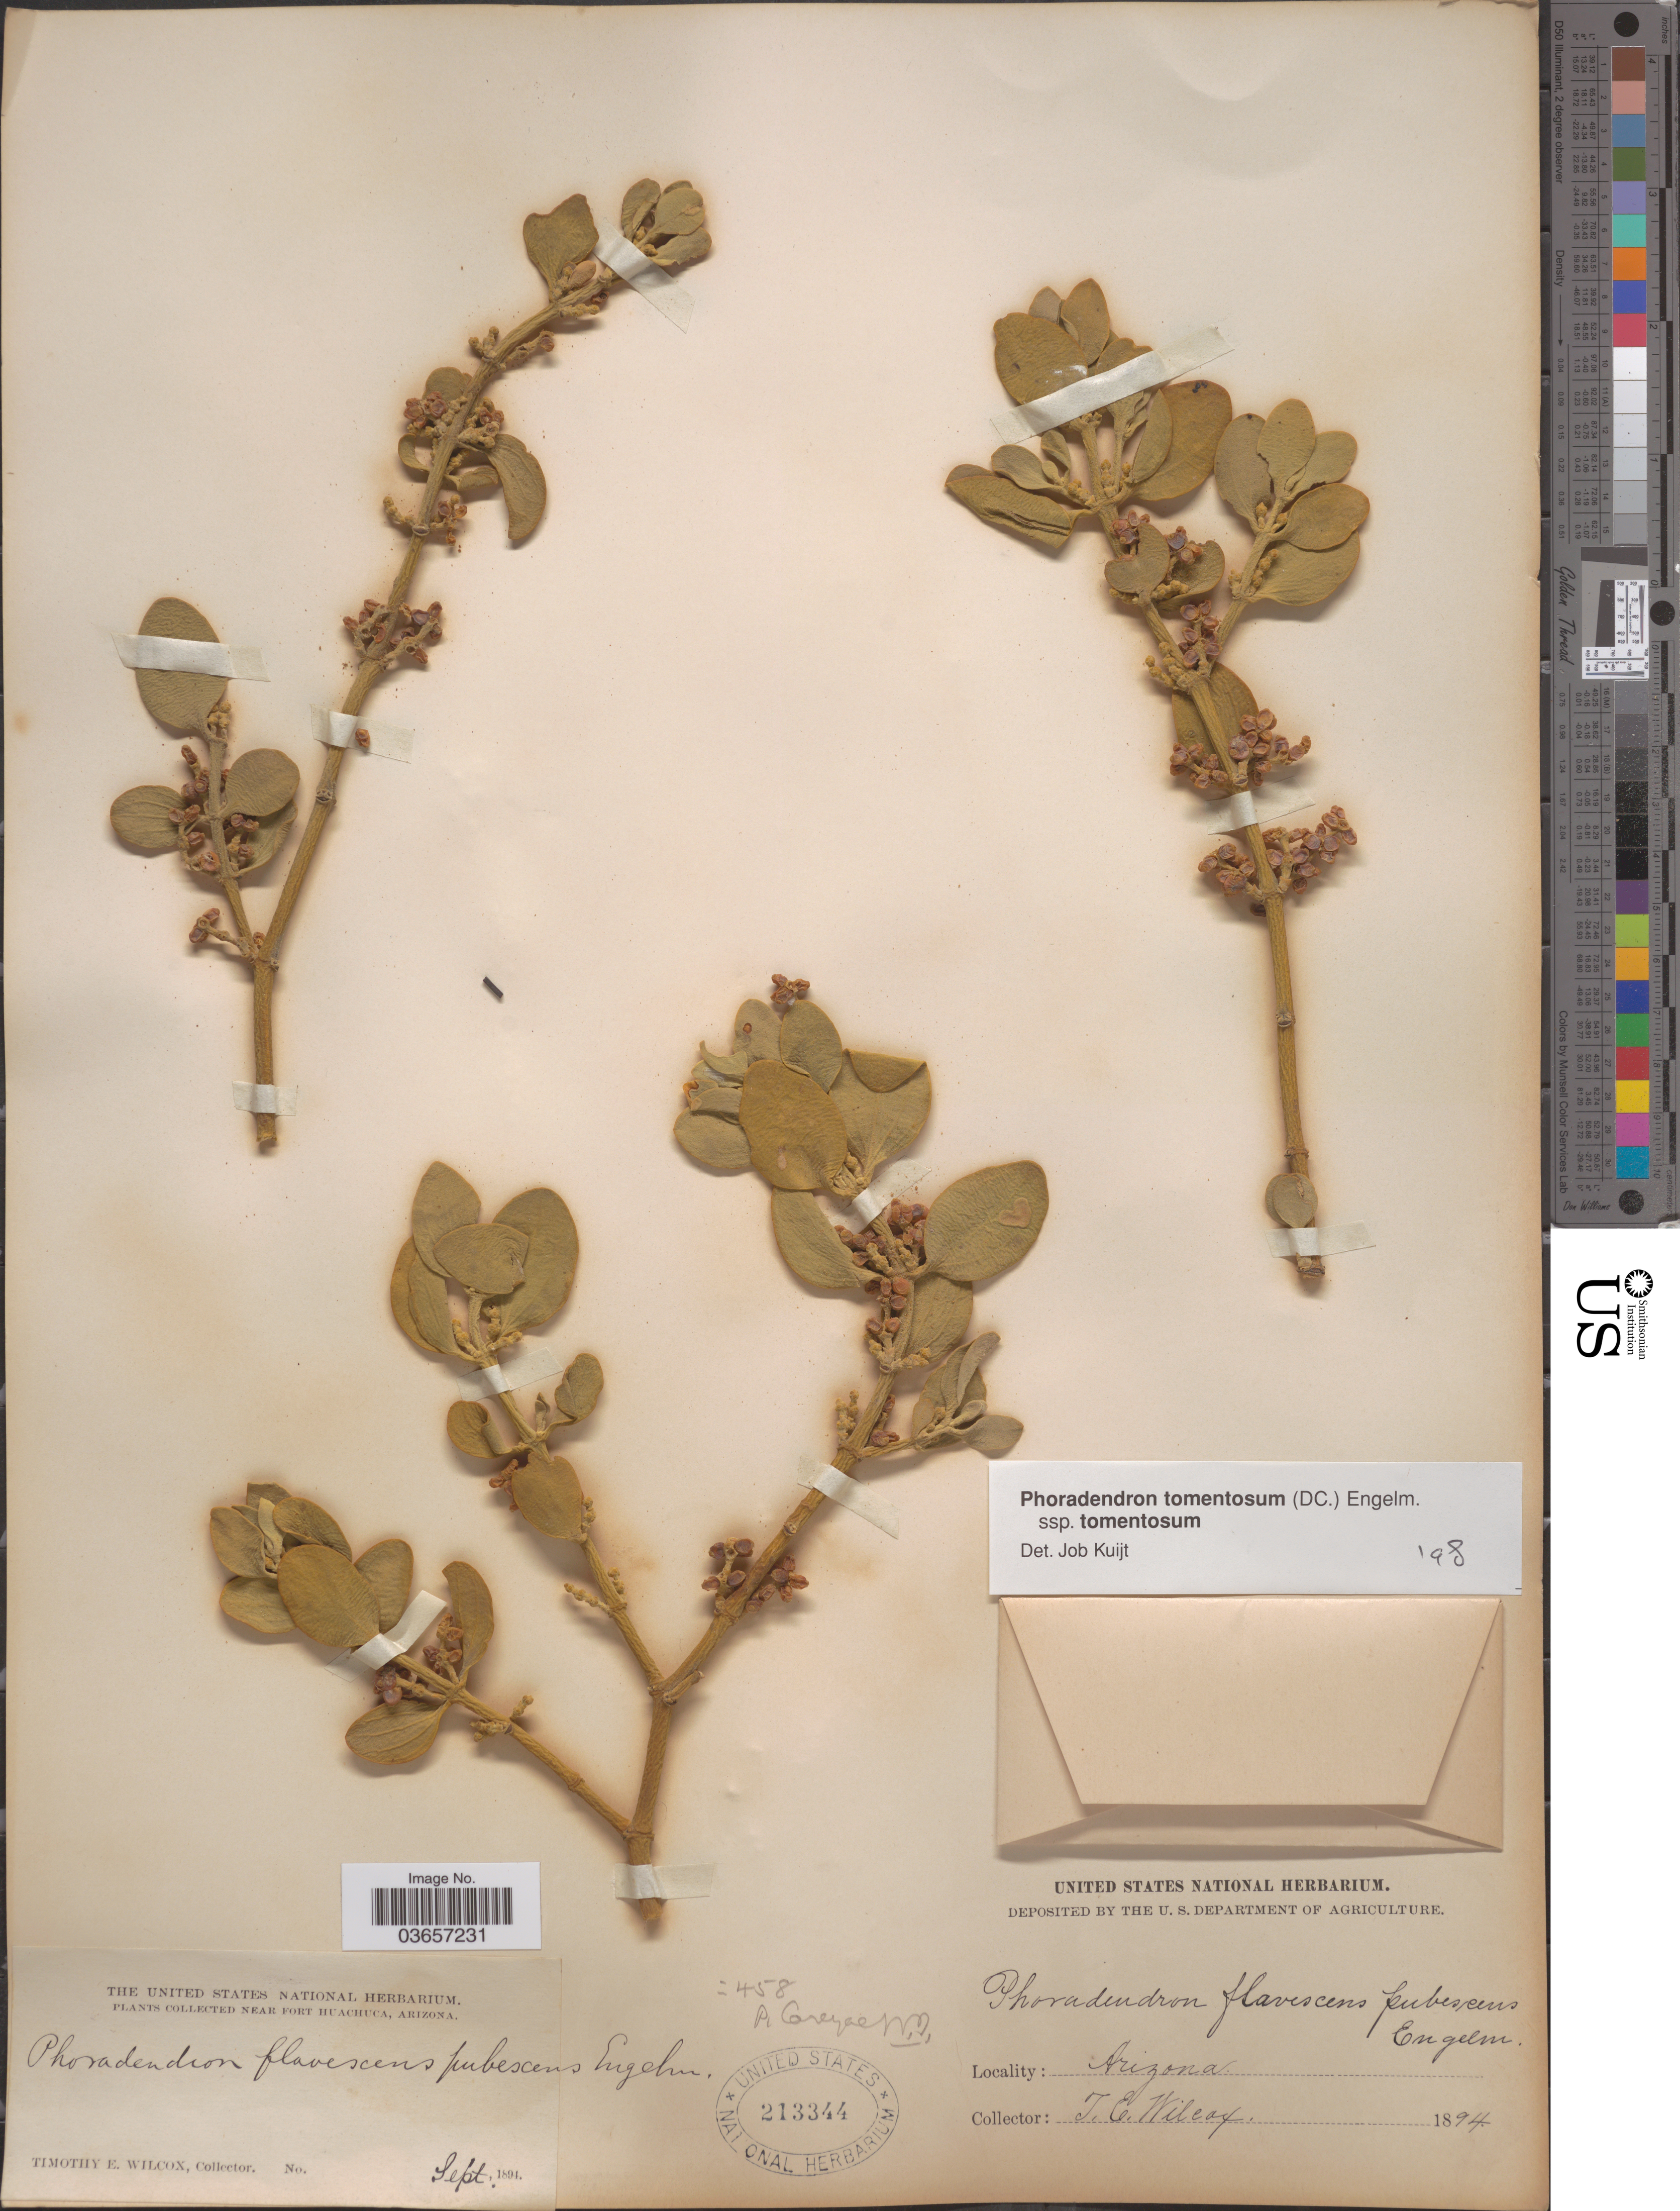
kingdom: Plantae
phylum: Tracheophyta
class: Magnoliopsida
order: Santalales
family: Viscaceae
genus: Phoradendron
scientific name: Phoradendron tomentosum subsp. tomentosum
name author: DC.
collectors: T. E. Wilcox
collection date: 1894-09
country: United States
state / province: Arizona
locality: Near Fort Huachuca.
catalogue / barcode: US 213344